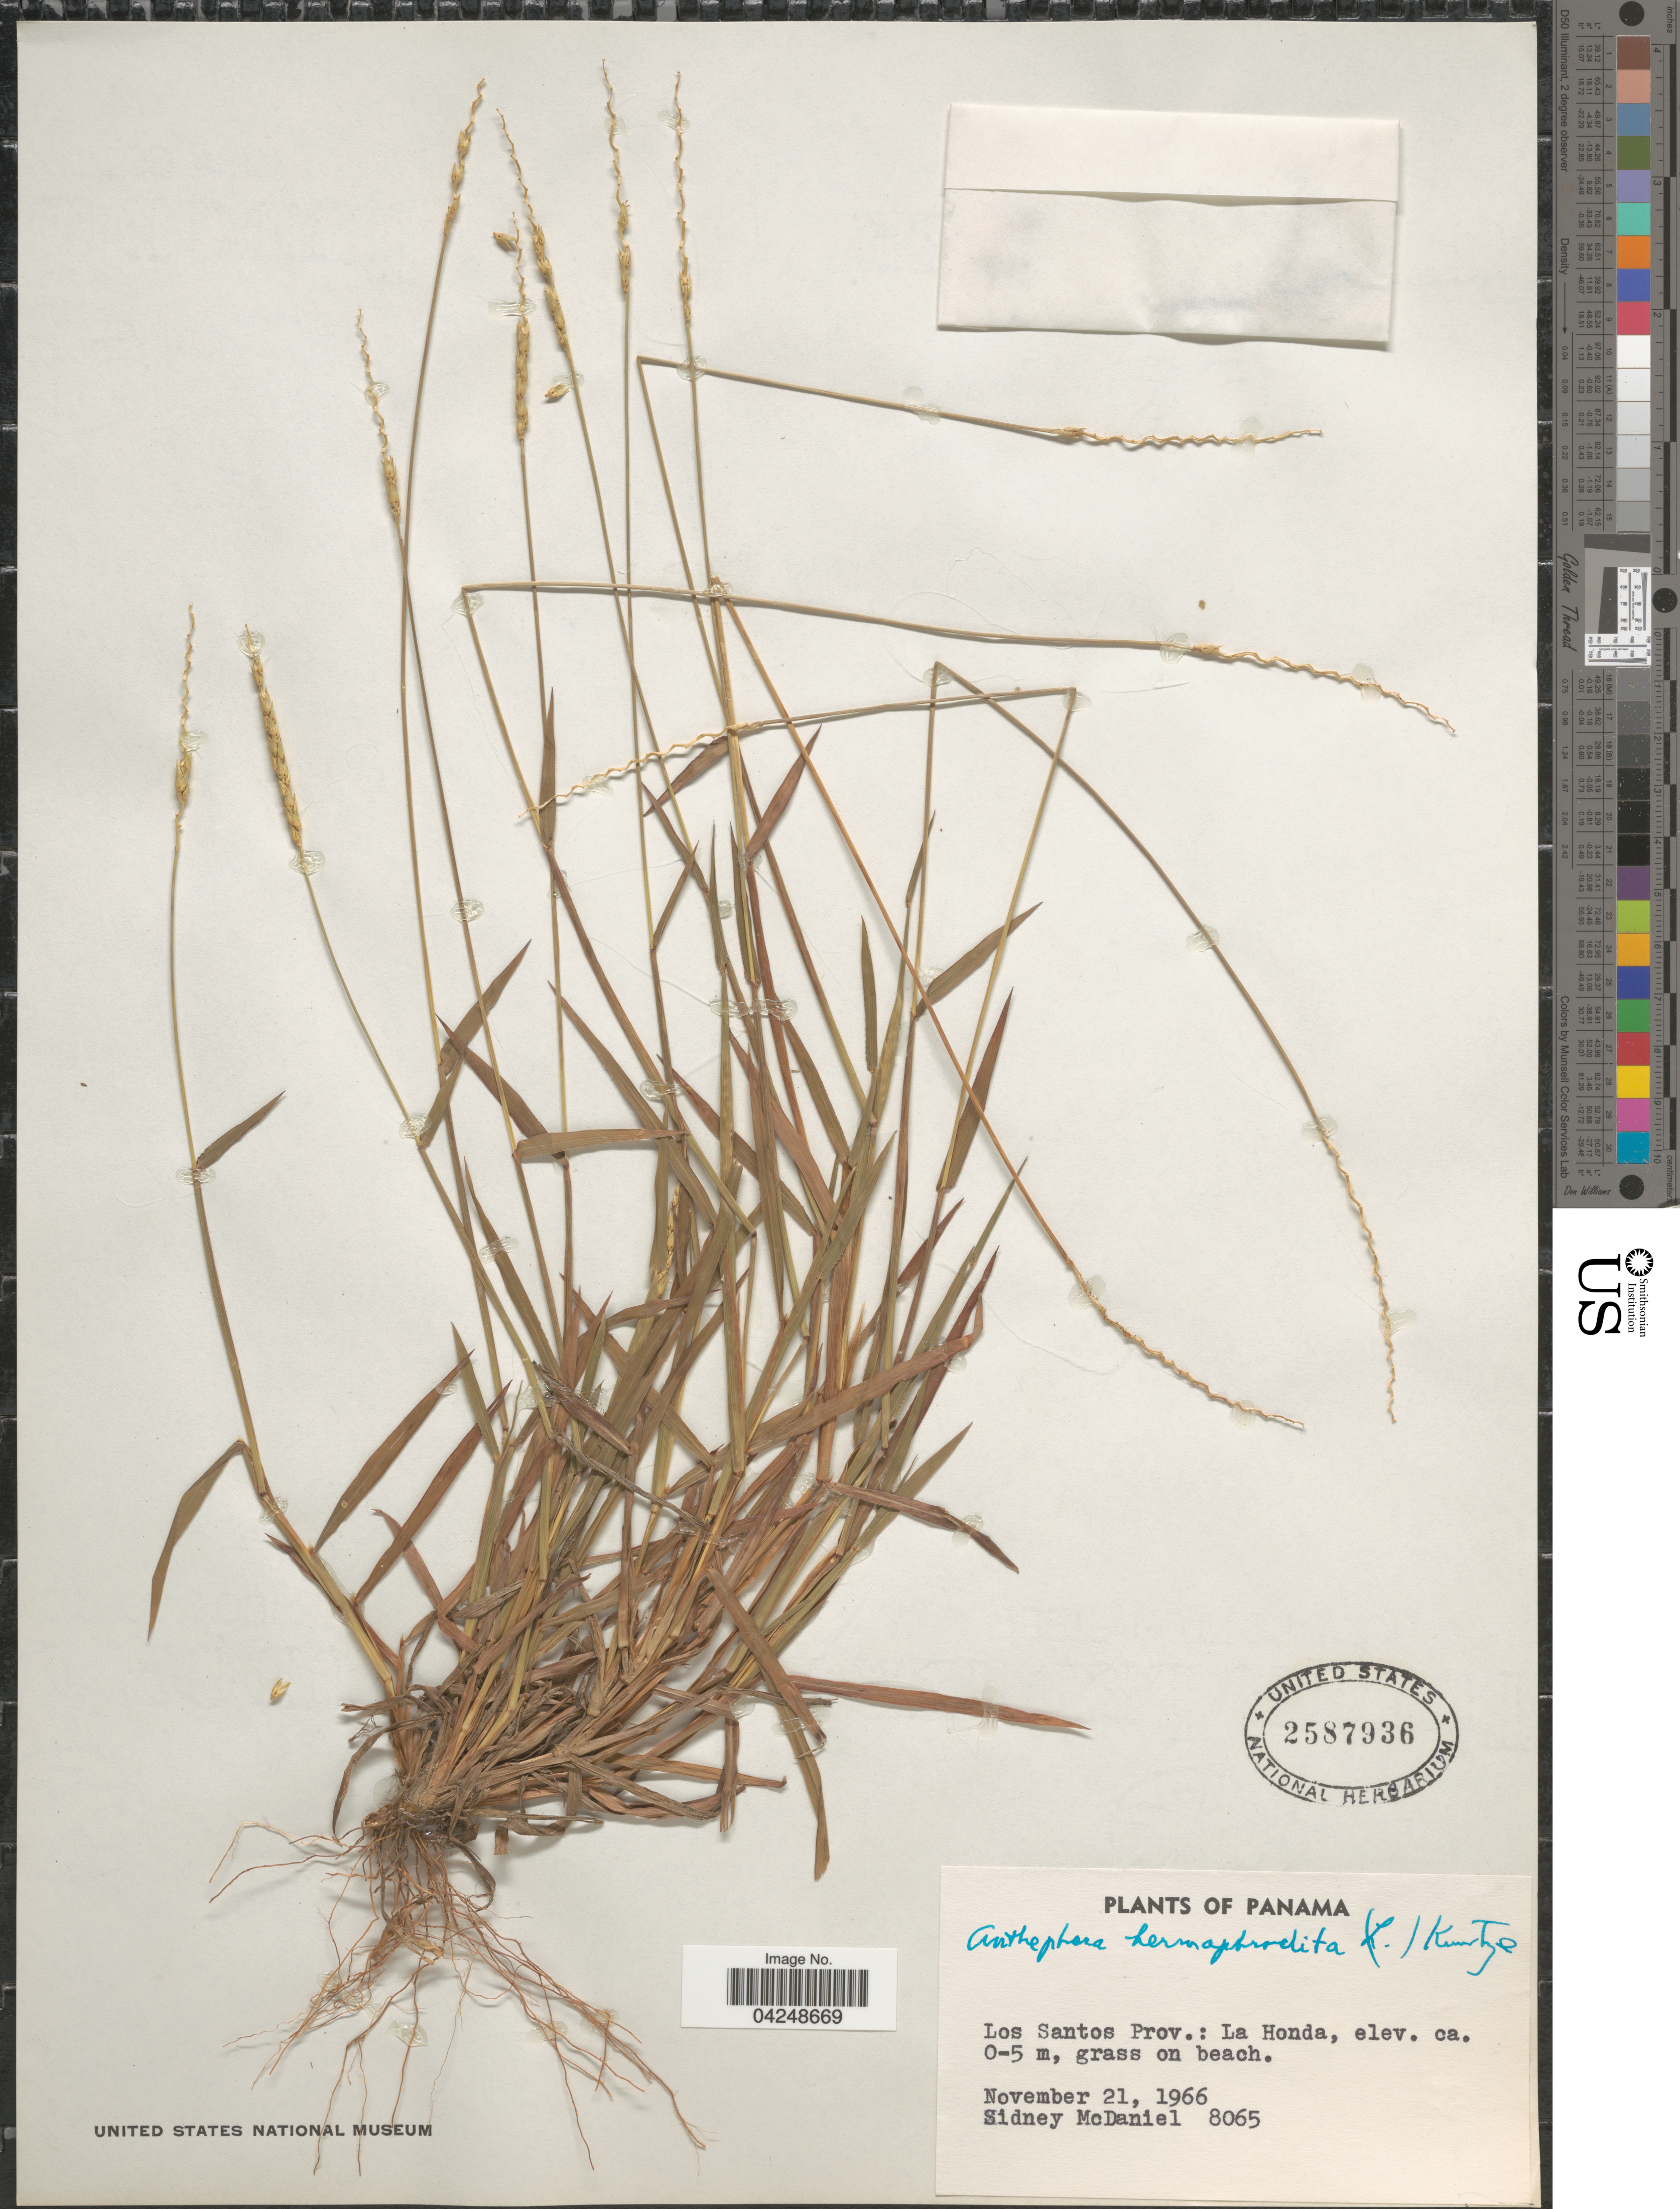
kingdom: Plantae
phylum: Tracheophyta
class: Liliopsida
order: Poales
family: Poaceae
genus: Anthephora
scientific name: Anthephora hermaphrodita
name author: (L.) Kuntze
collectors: S. McDaniel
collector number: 8065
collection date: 1966-11-21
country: Panama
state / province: Los Santos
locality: La Honda.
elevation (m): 0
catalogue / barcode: US 2587936